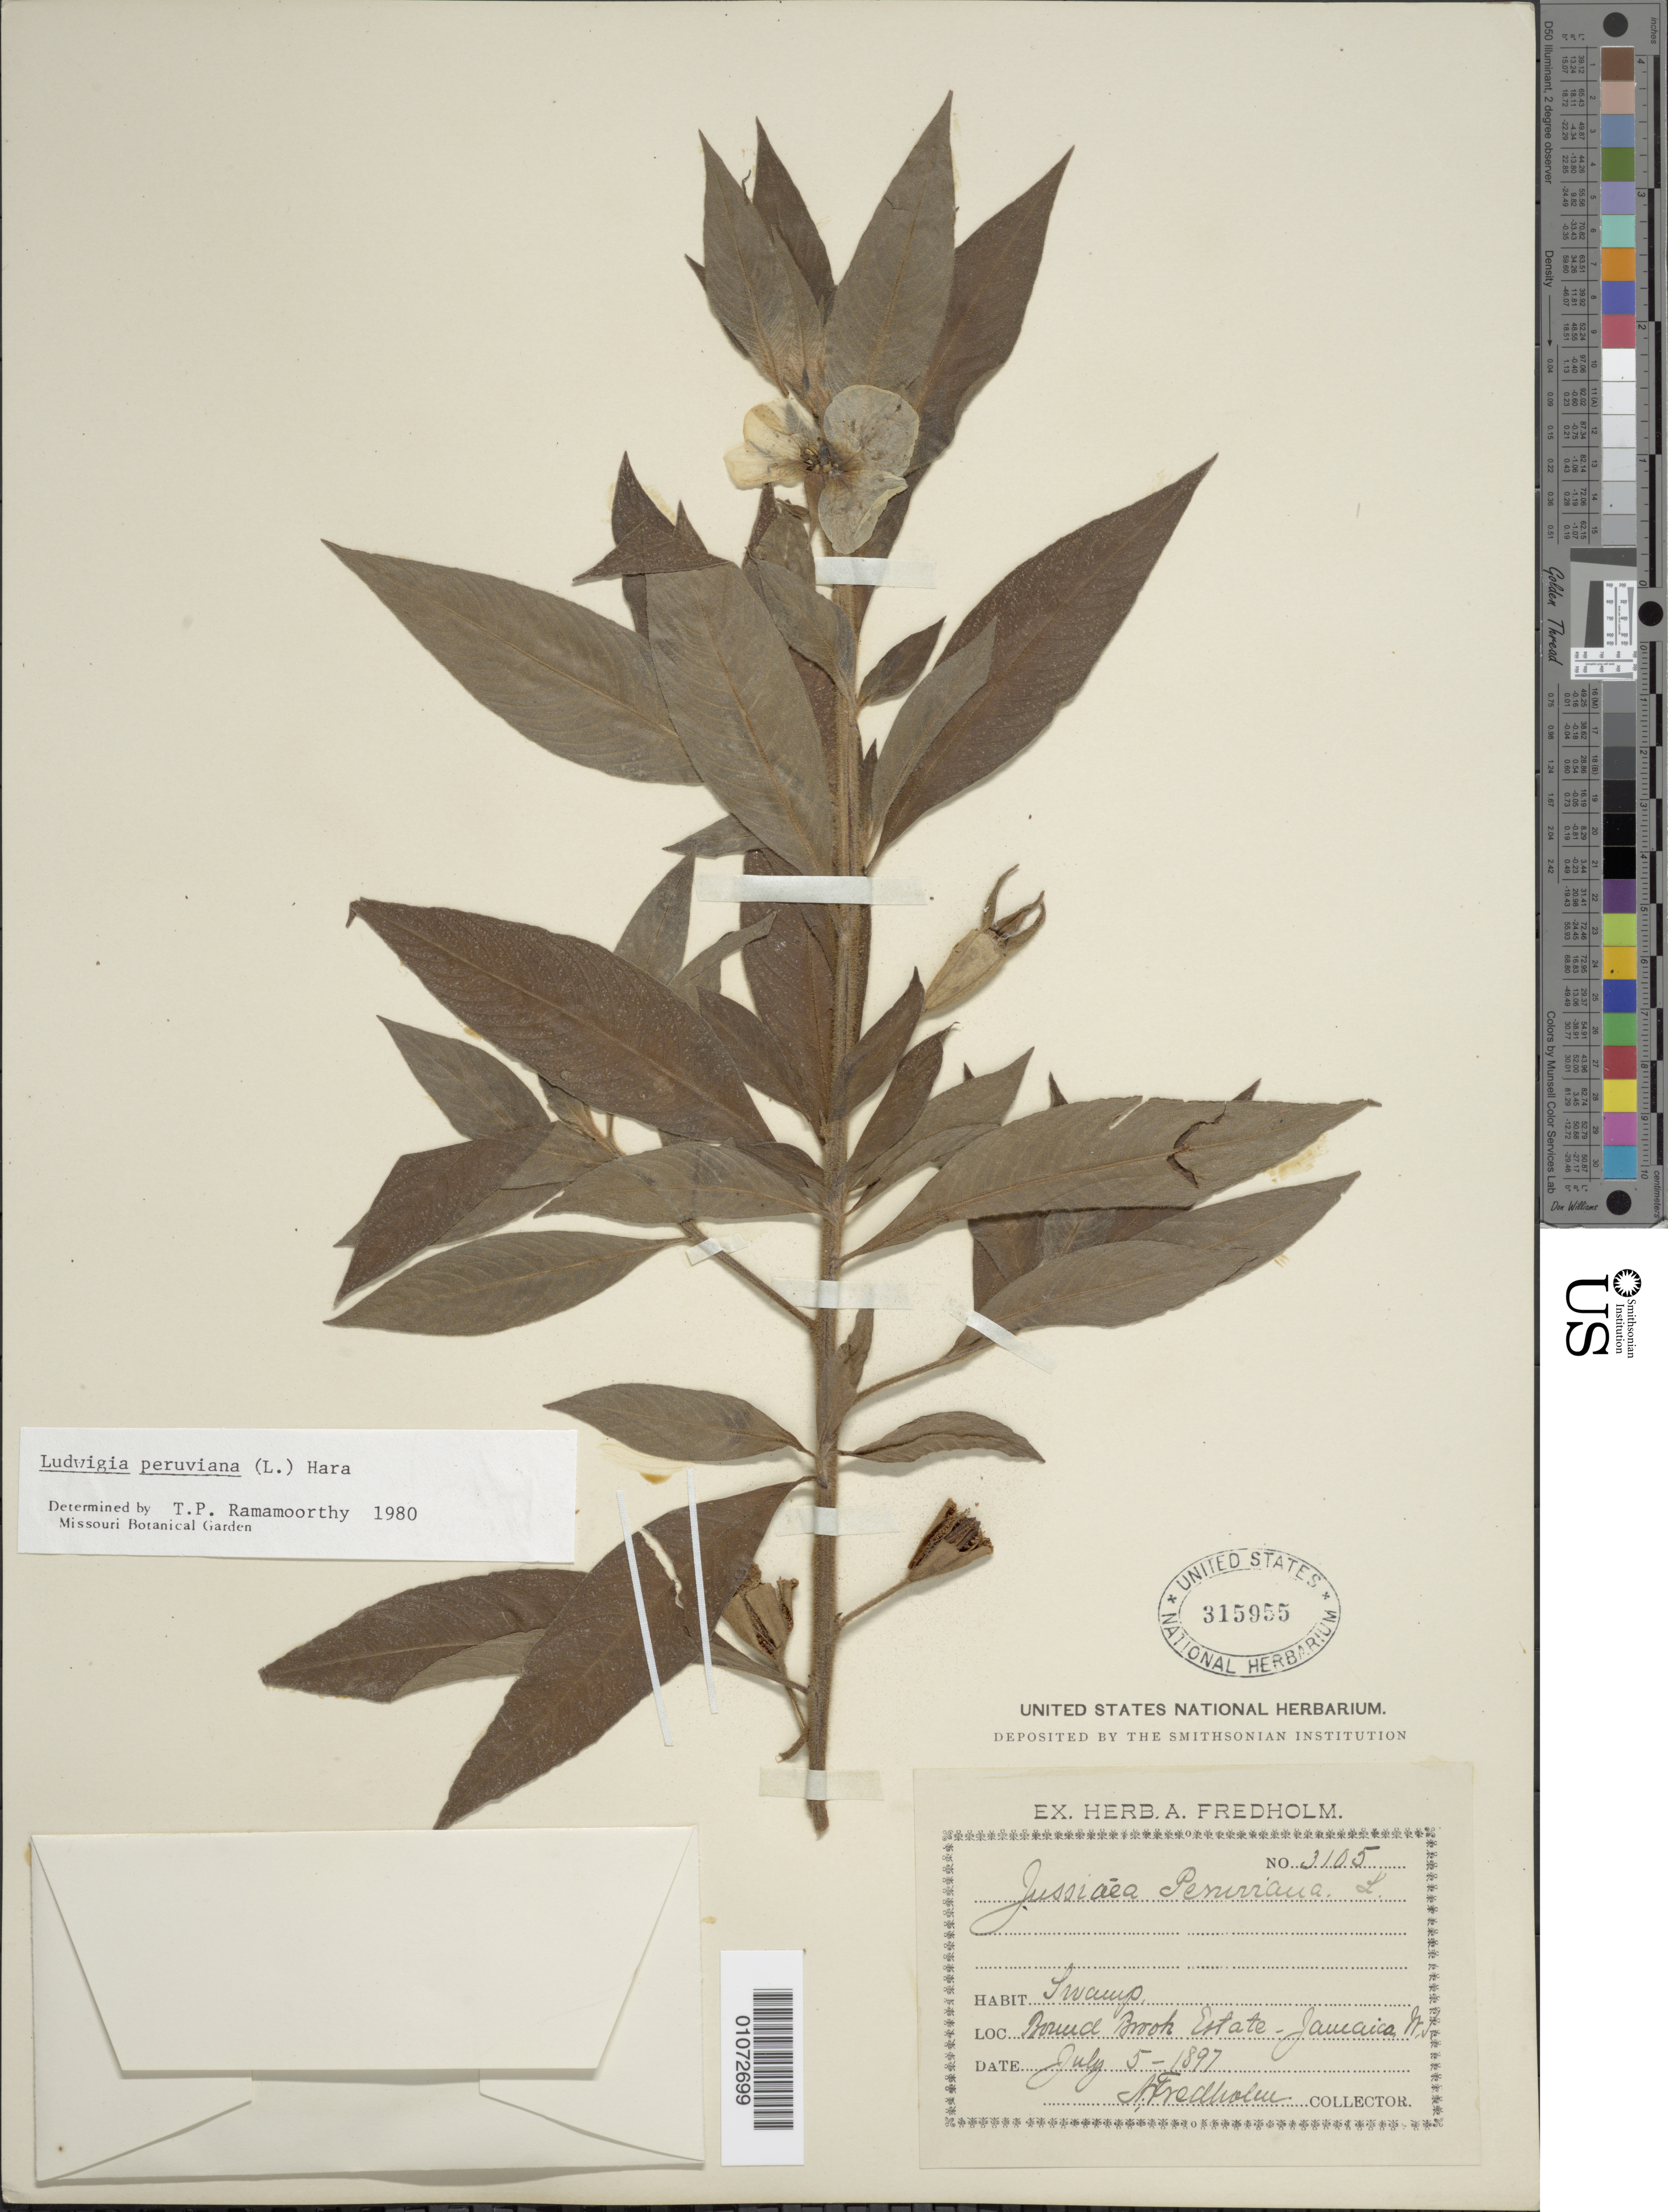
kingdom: Plantae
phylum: Tracheophyta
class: Magnoliopsida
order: Myrtales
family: Onagraceae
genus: Ludwigia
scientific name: Ludwigia peruviana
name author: (L.) H. Hara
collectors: A. Fredholm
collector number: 3105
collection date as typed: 05 Jul 1897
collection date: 1897-07-05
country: Jamaica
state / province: Portland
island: Jamaica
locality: ? Brook Estate. Swamp.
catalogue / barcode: US 315955